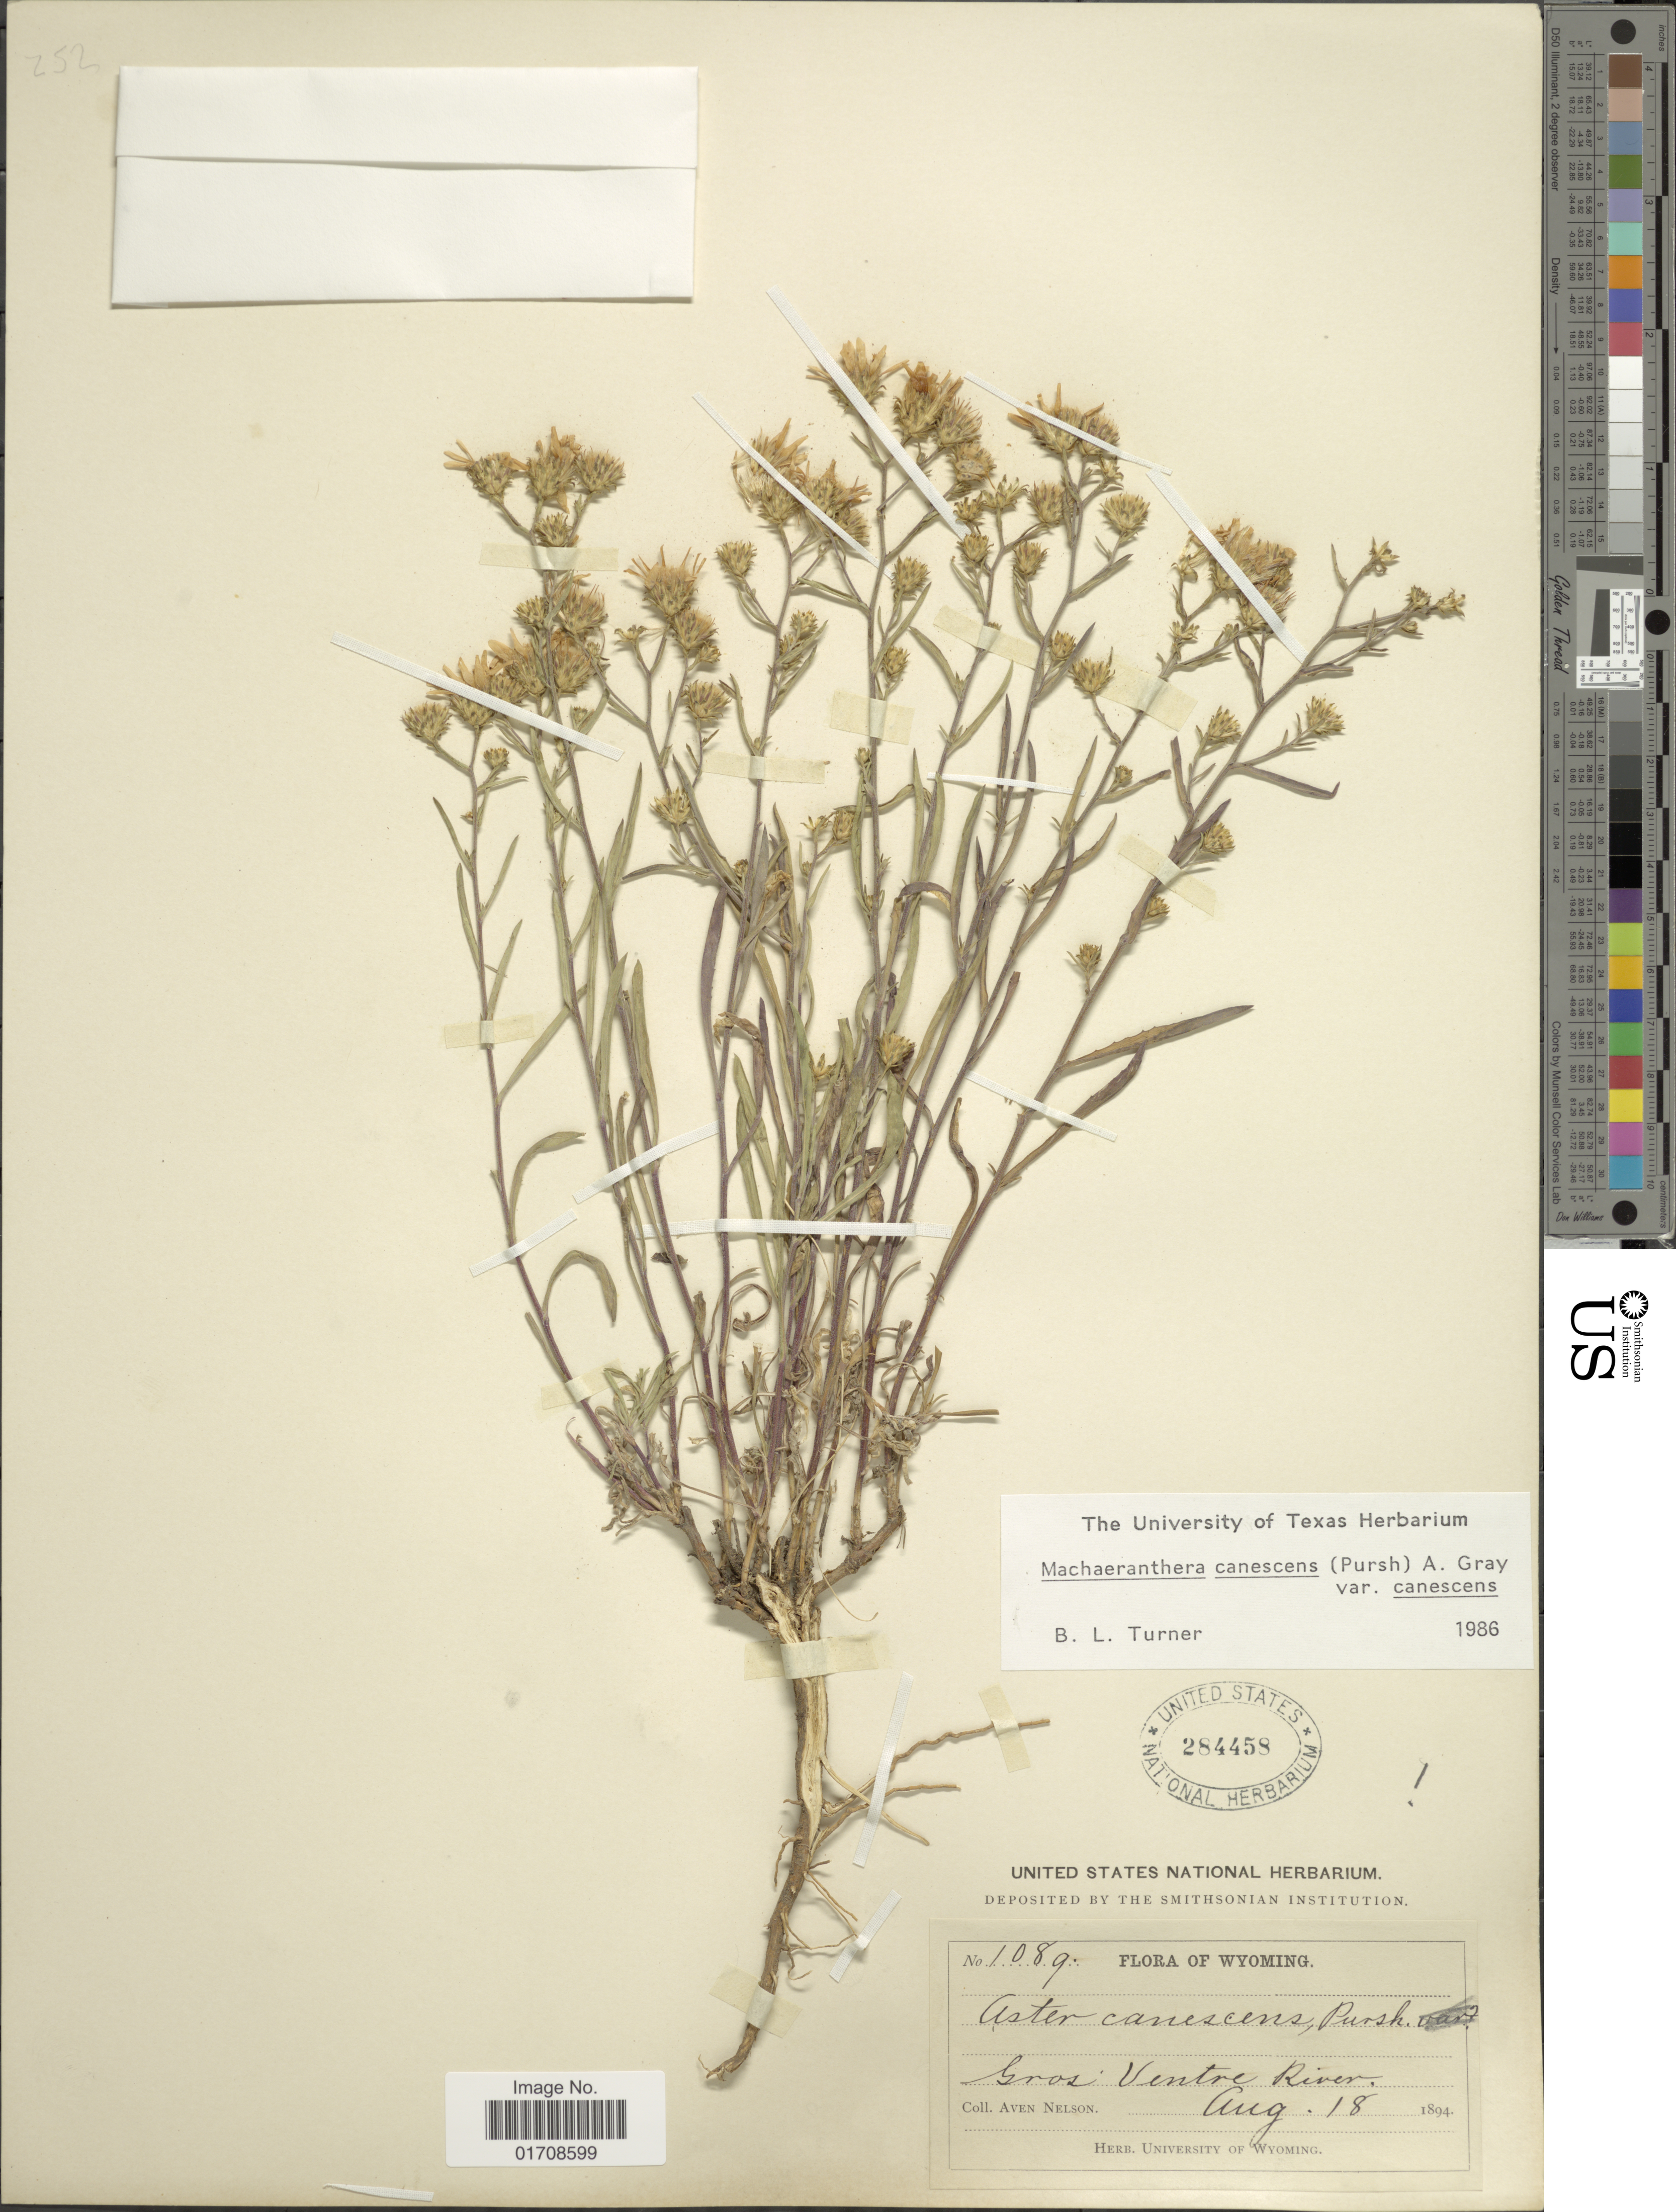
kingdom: Plantae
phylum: Tracheophyta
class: Magnoliopsida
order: Asterales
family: Asteraceae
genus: Machaeranthera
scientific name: Machaeranthera canescens var. canescens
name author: (Pursh) A. Gray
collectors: A. Nelson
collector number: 1089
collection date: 1894-08-18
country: United States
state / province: Wyoming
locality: Gros Ventre River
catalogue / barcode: US 284458